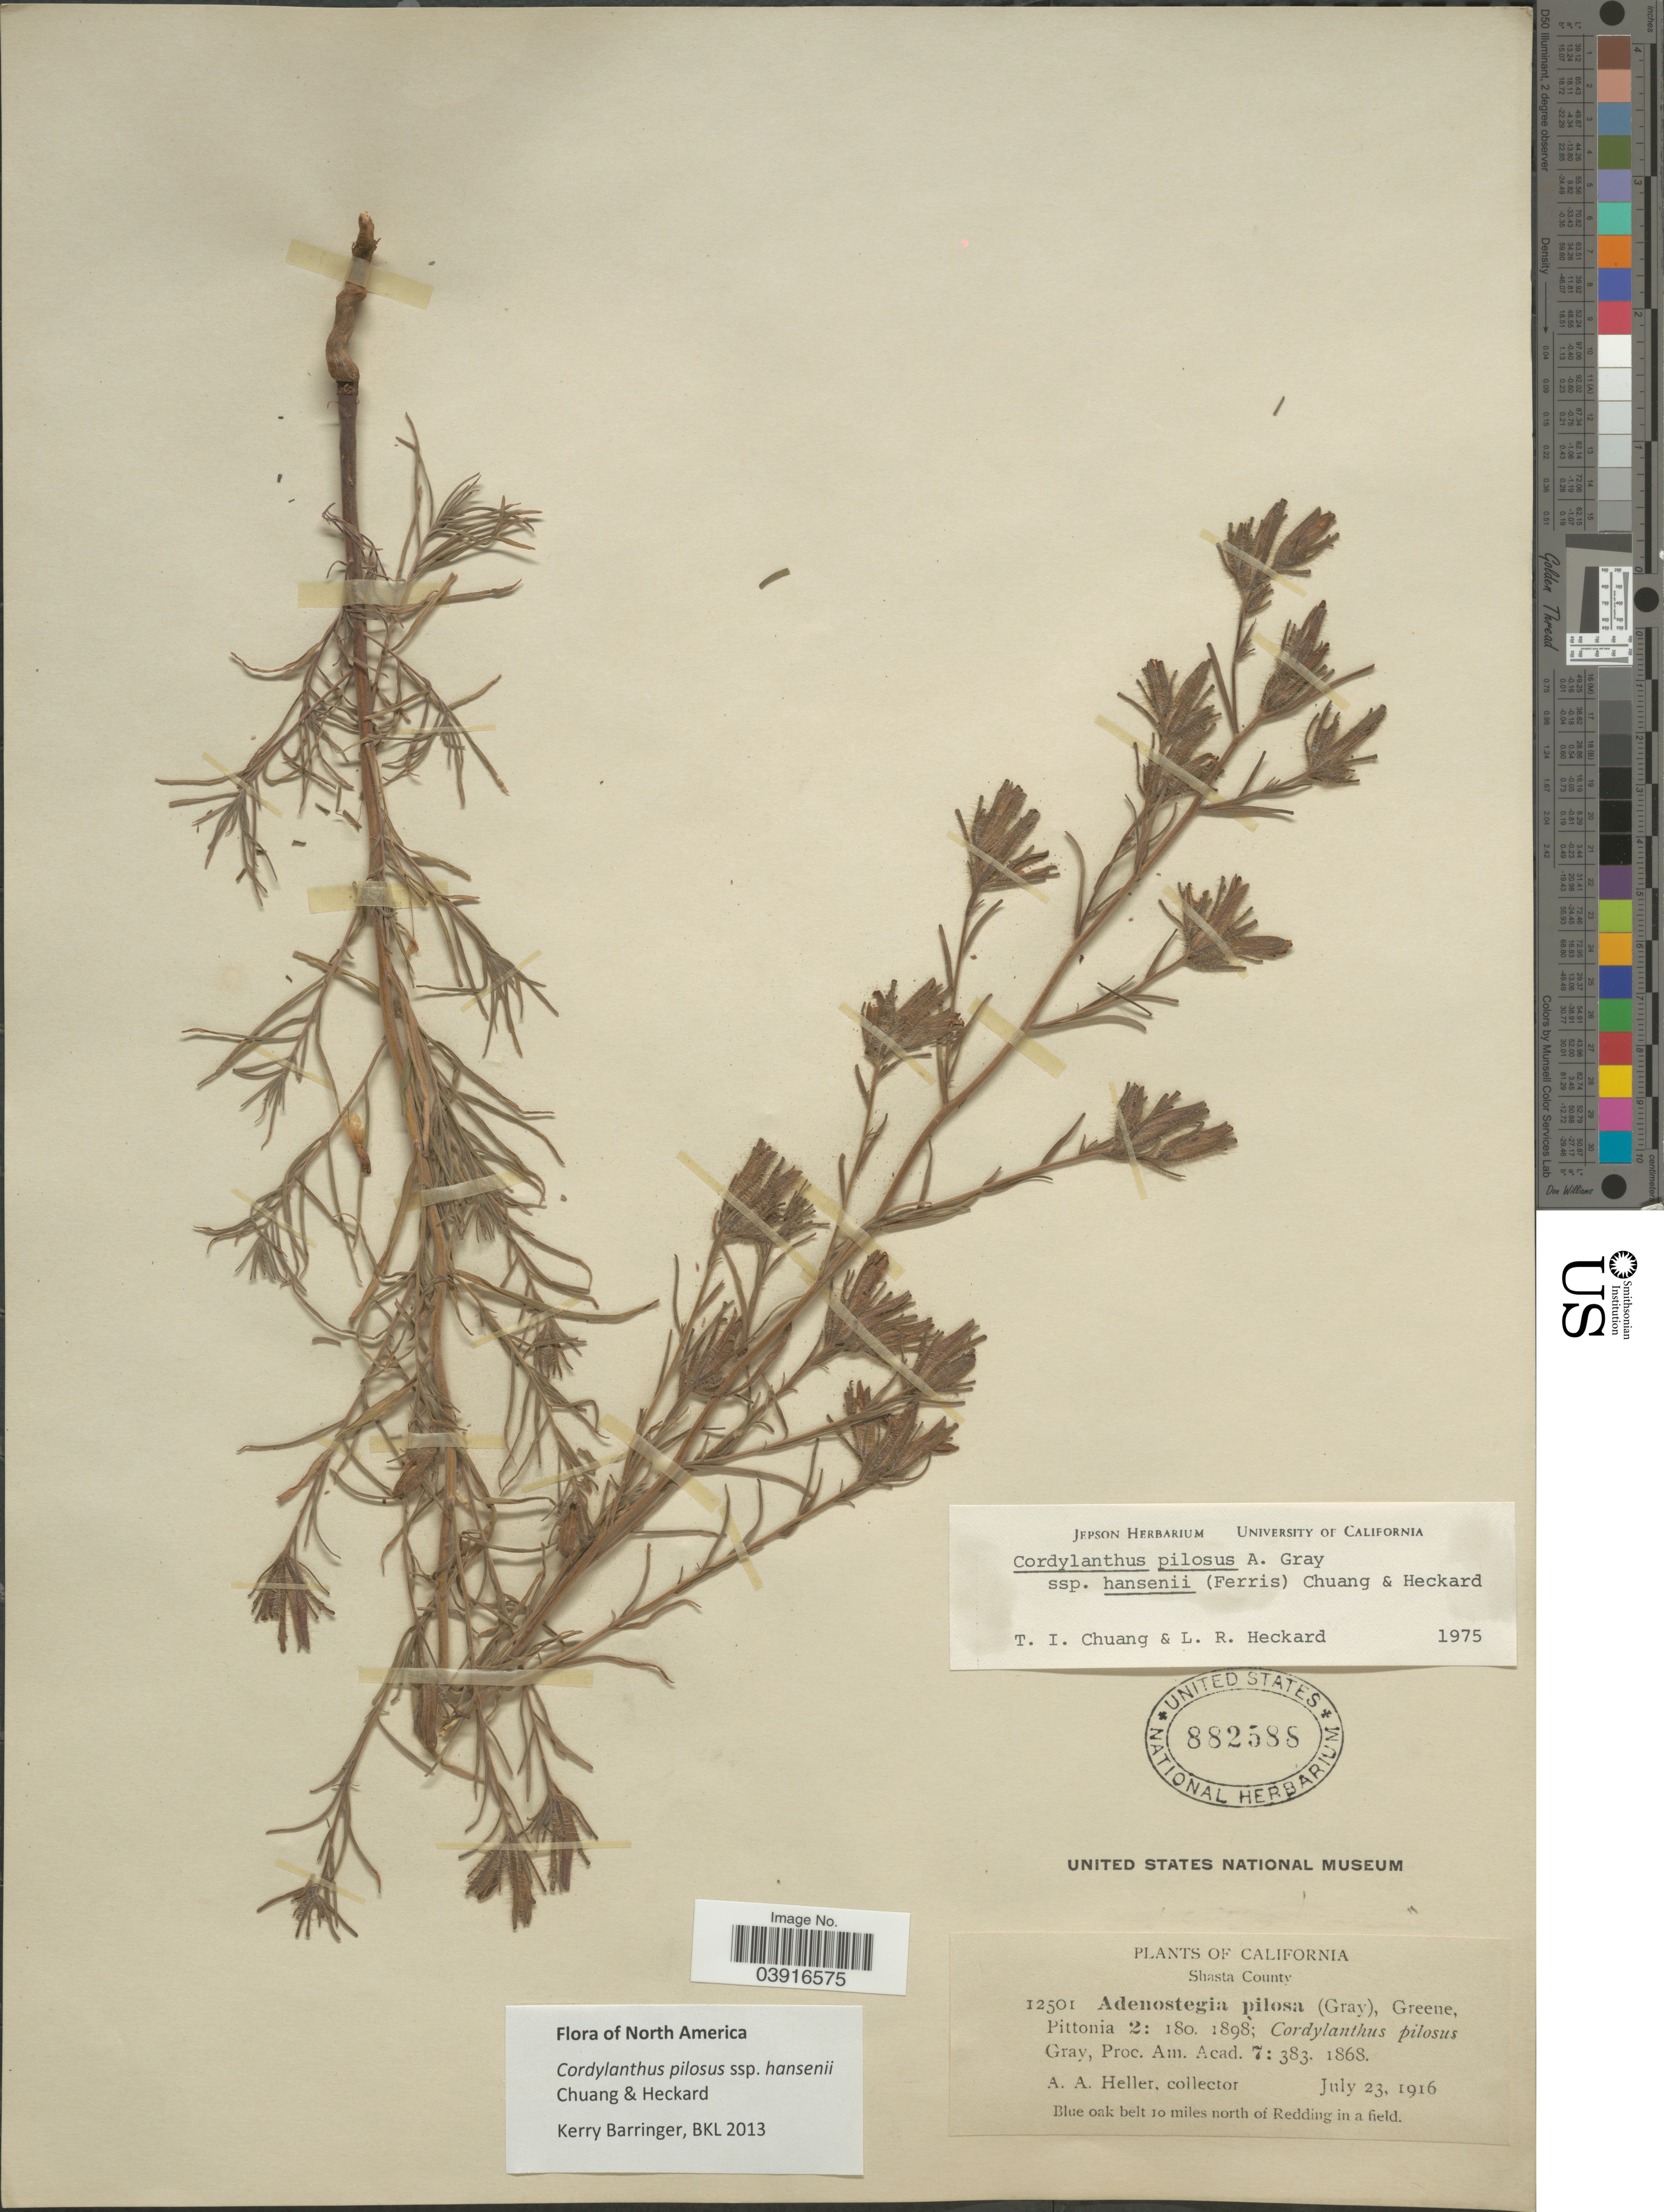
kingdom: Plantae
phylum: Tracheophyta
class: Magnoliopsida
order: Lamiales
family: Orobanchaceae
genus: Cordylanthus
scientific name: Cordylanthus pilosus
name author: A. Gray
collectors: A. A. Heller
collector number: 12501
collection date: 1916-07-23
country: United States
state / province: California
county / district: Shasta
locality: Shasta County.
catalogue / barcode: US 882588